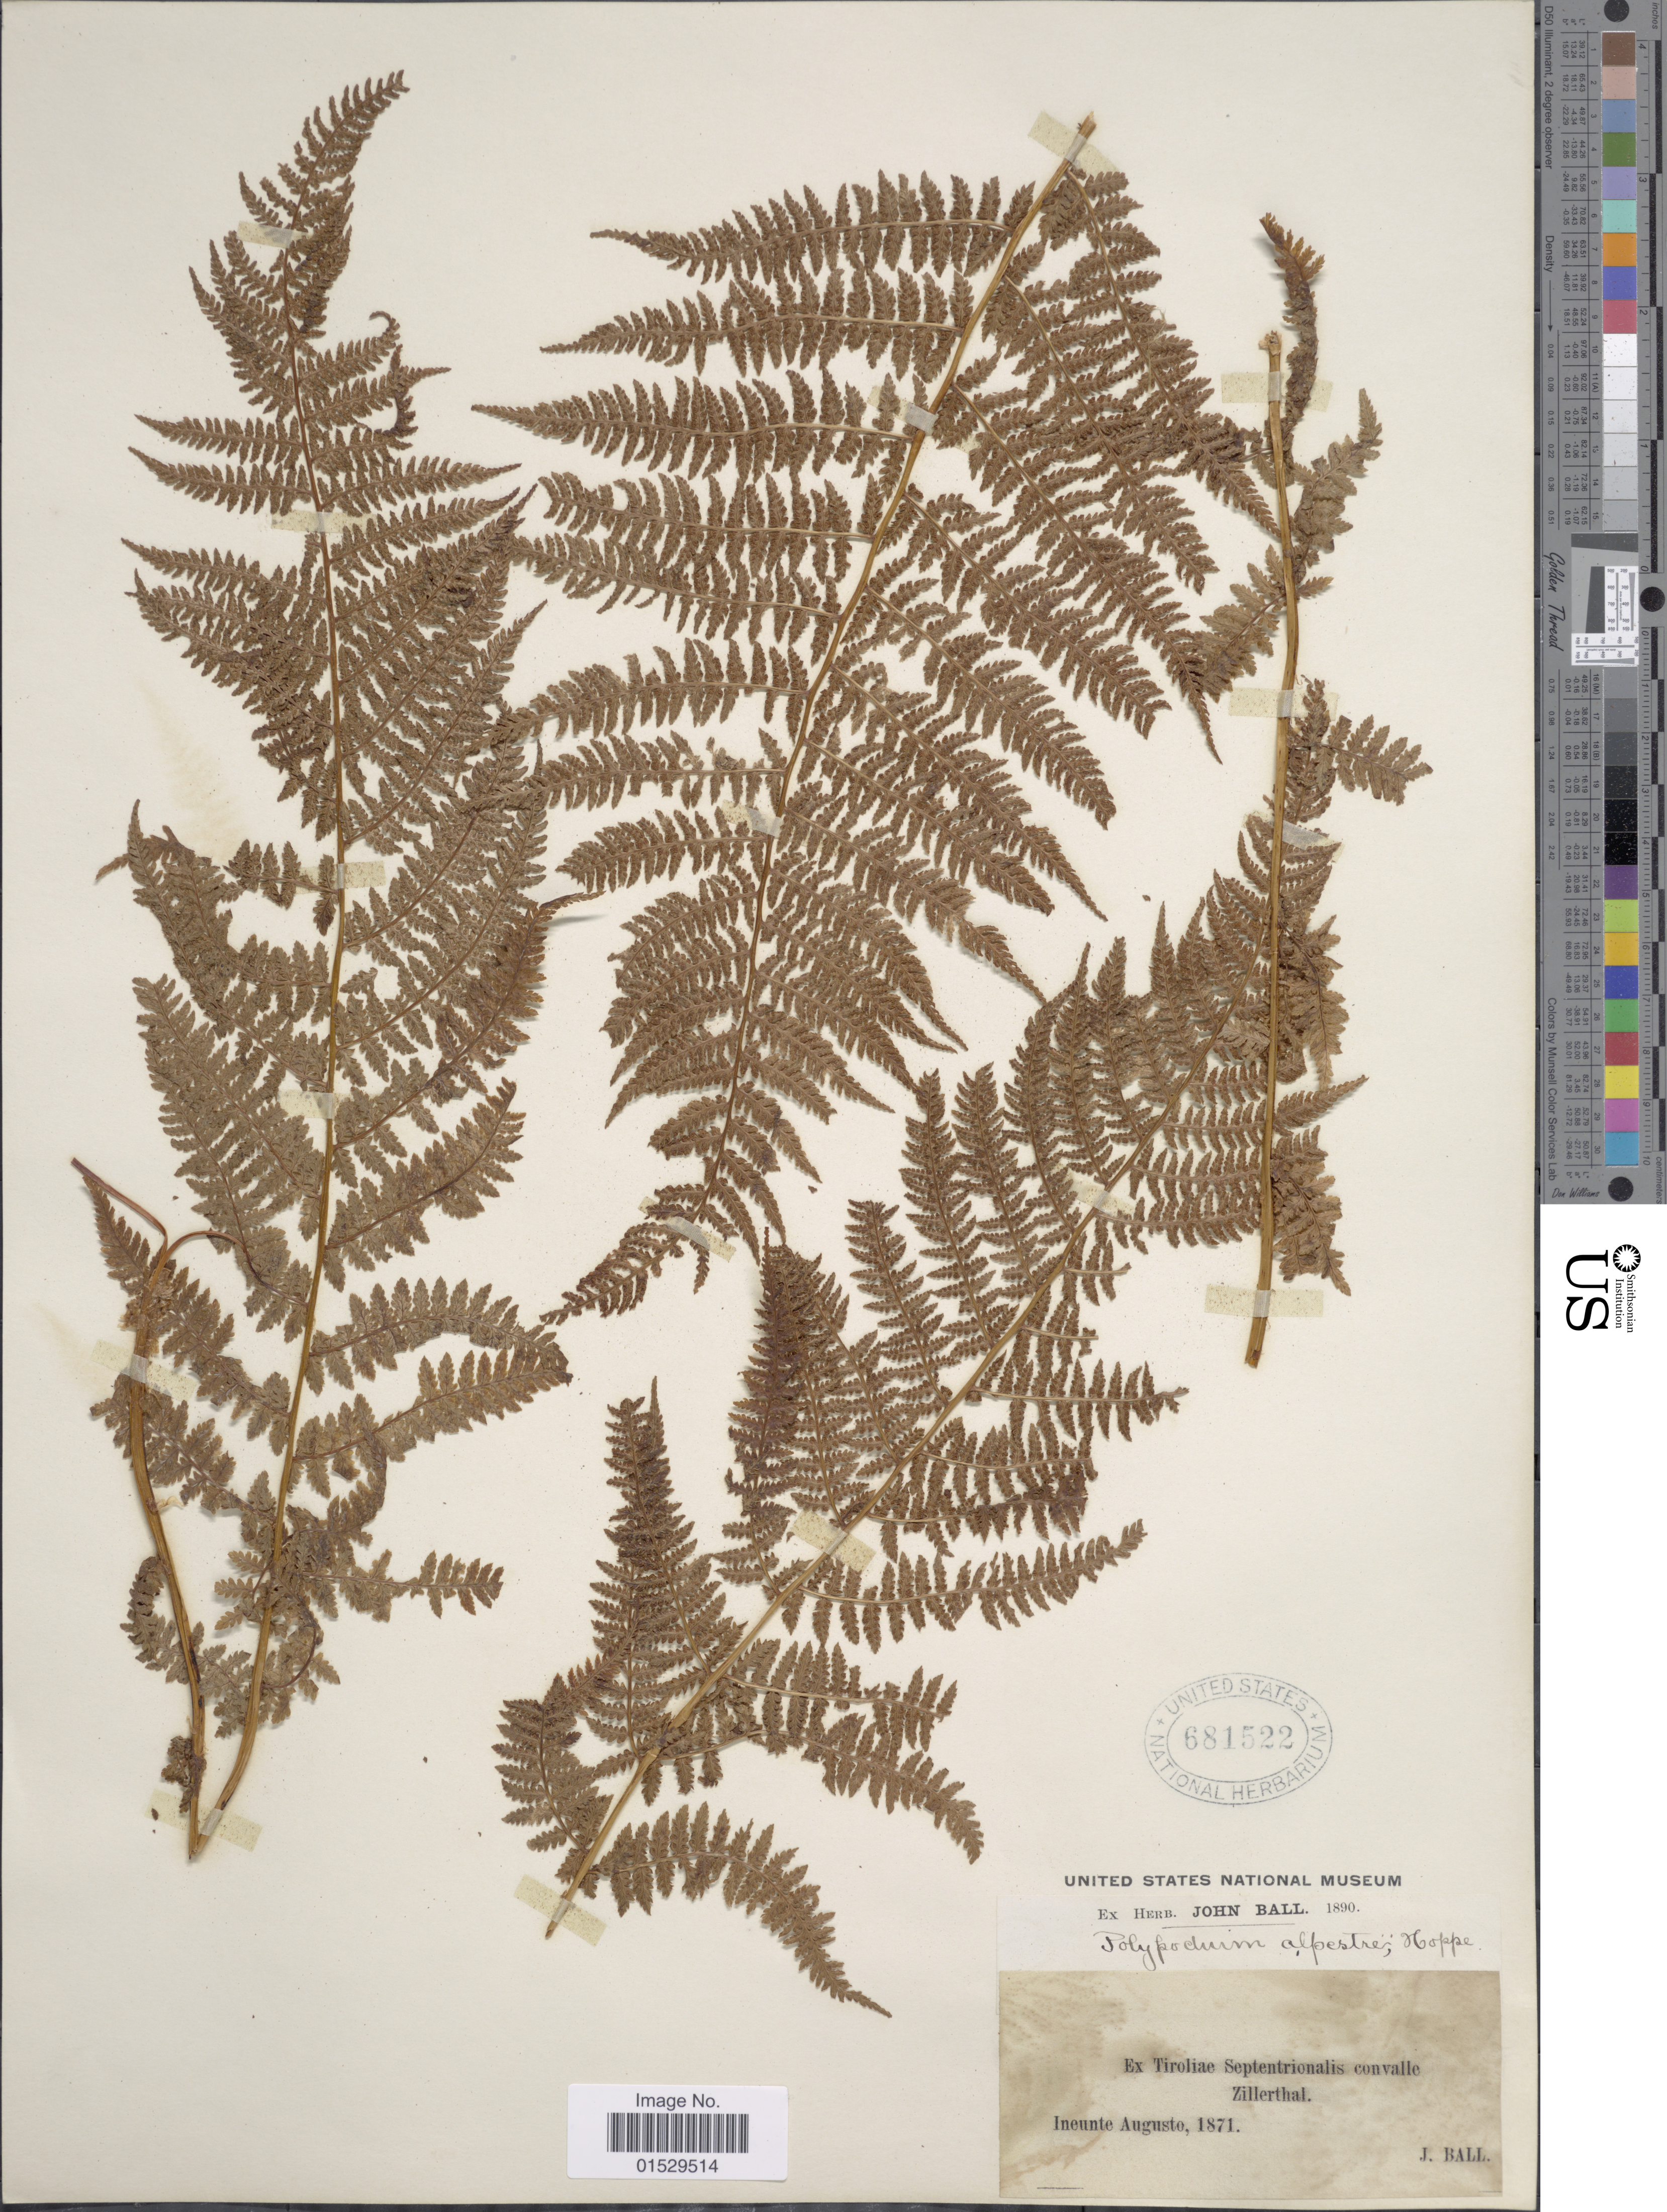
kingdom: Plantae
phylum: Tracheophyta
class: Polypodiopsida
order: Polypodiales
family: Athyriaceae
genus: Athyrium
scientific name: Athyrium alpestre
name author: (Hoppe) Rylands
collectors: J. Ball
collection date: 1871-08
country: Austria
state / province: Tirol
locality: Ex Tiroliae Septentrionalis convalle Zillerthal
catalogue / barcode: US 681522